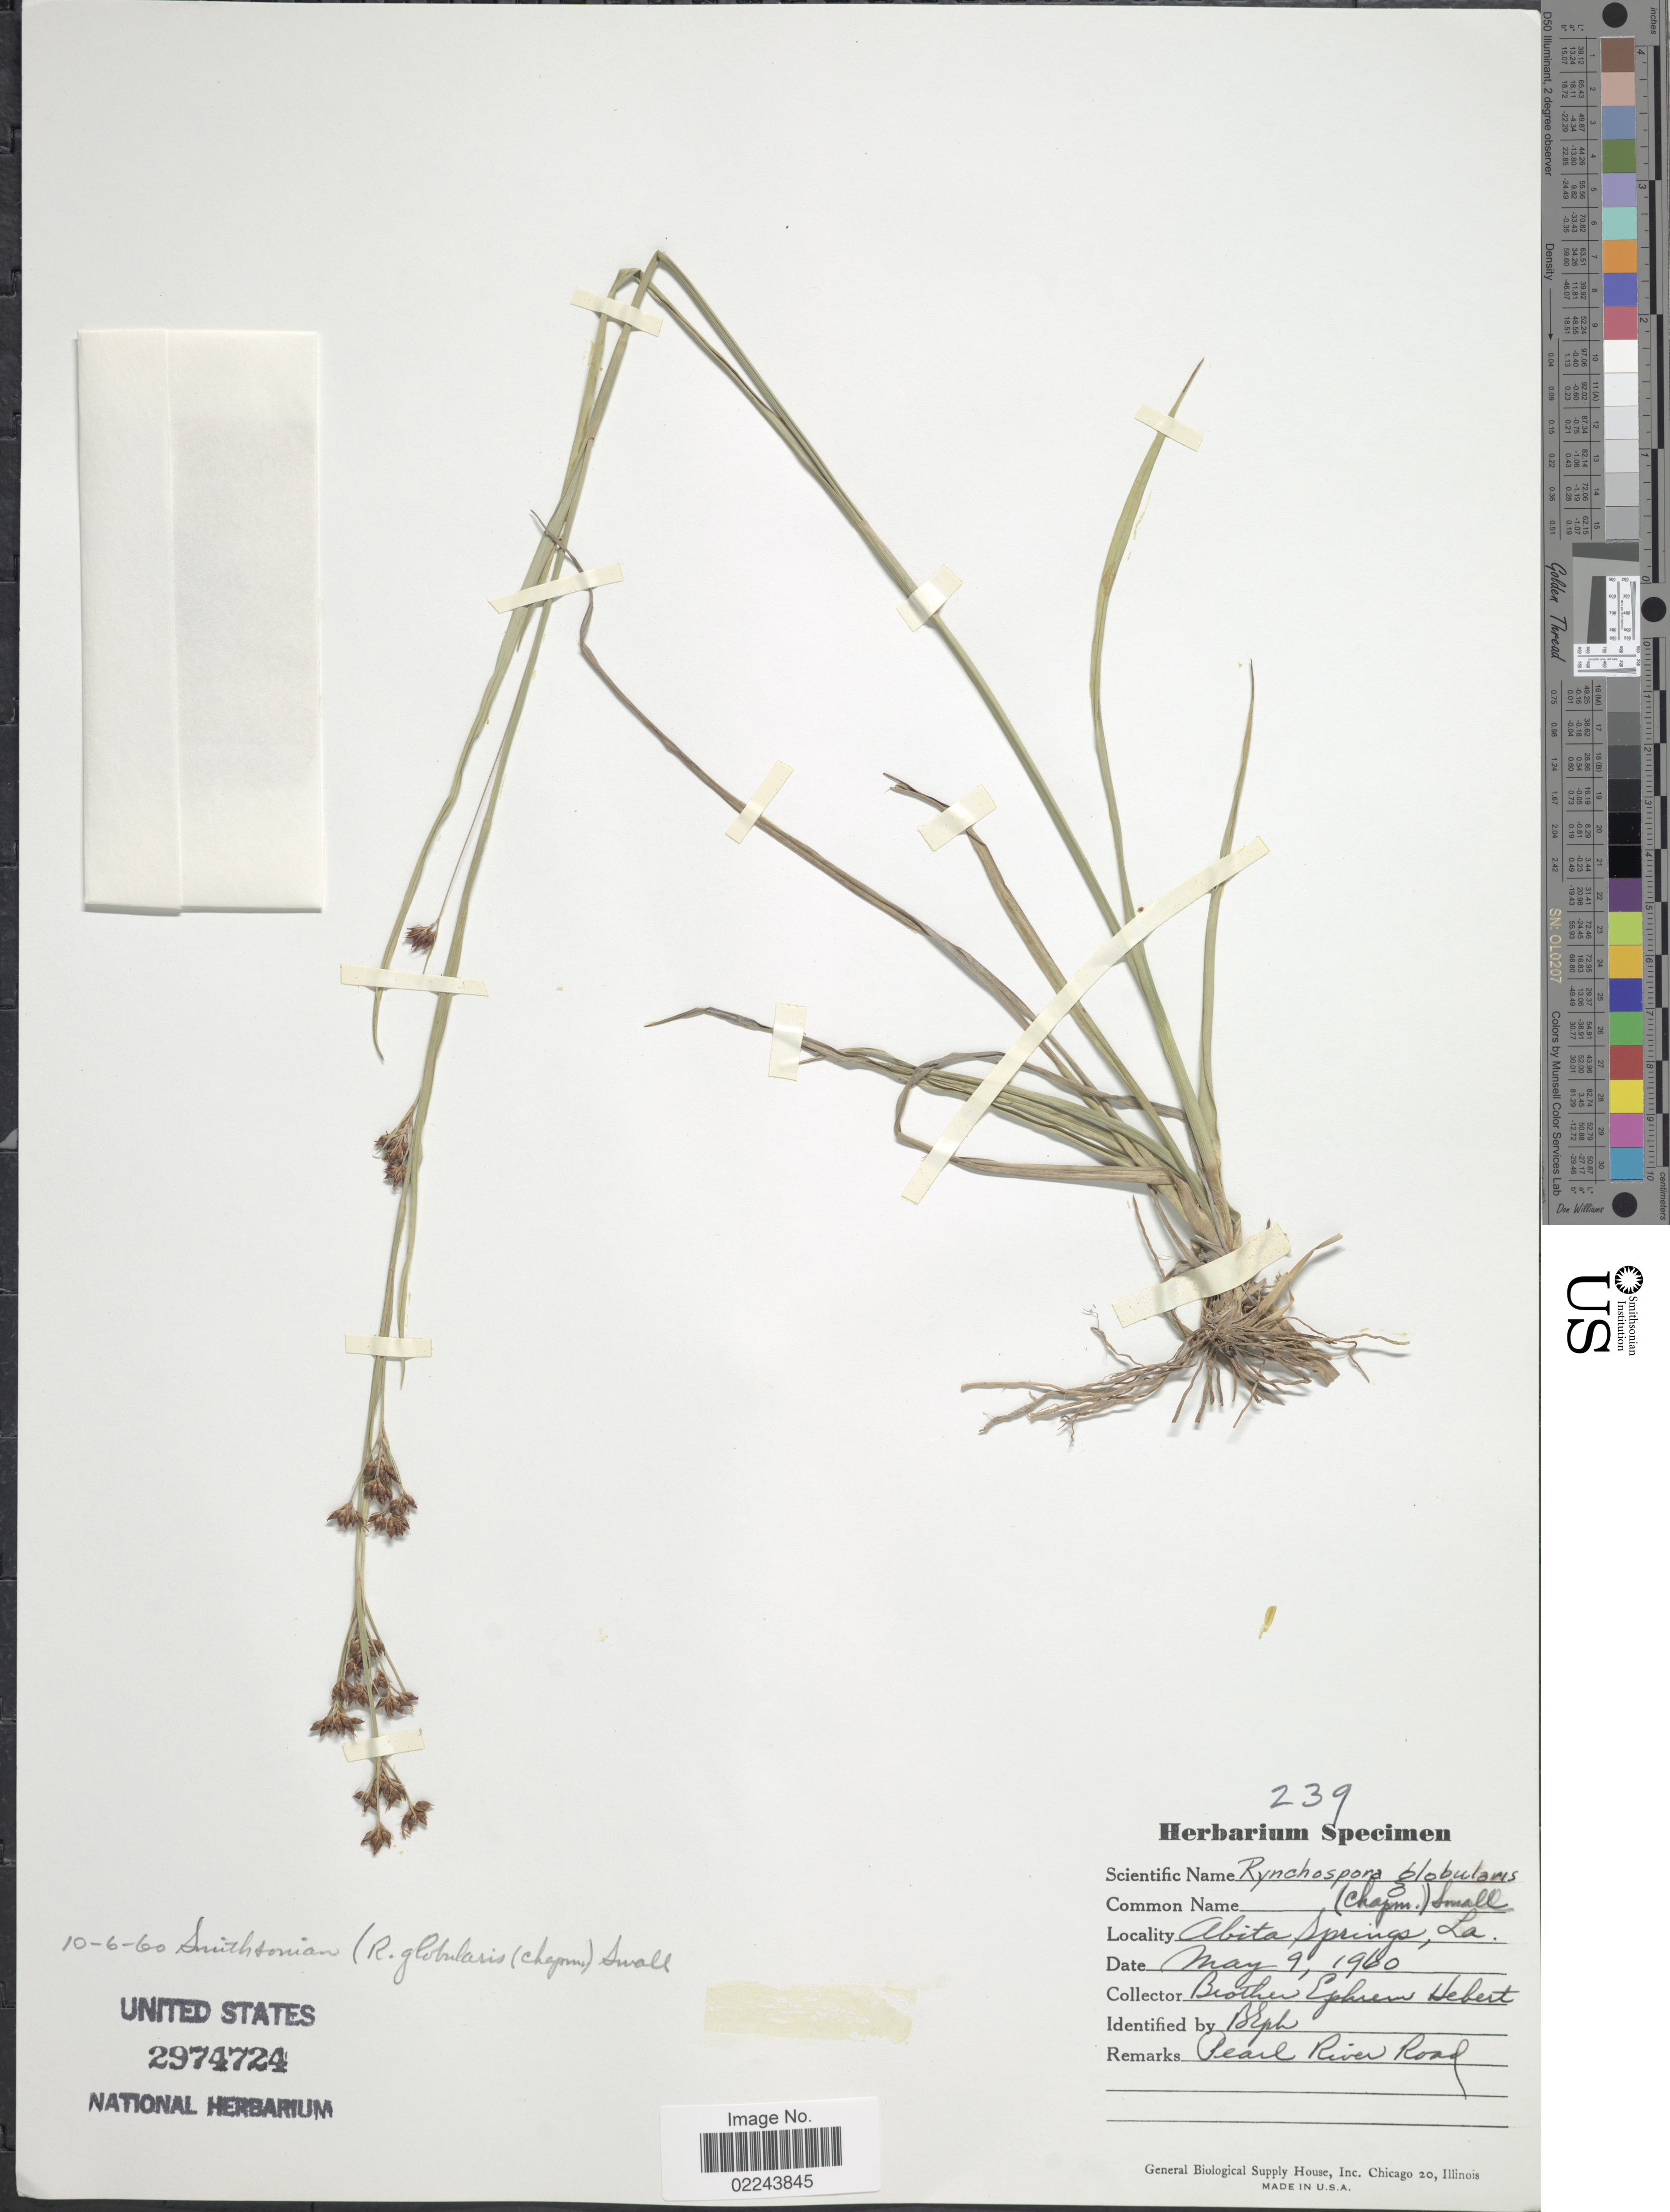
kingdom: Plantae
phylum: Tracheophyta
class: Liliopsida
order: Poales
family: Cyperaceae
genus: Rhynchospora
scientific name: Rhynchospora globularis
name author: (Chapm.) Small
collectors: E. Hebert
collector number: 239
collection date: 1960-05-09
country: United States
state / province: Louisiana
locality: Abita Springs, La., Pearl River Road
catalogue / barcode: US 2974724